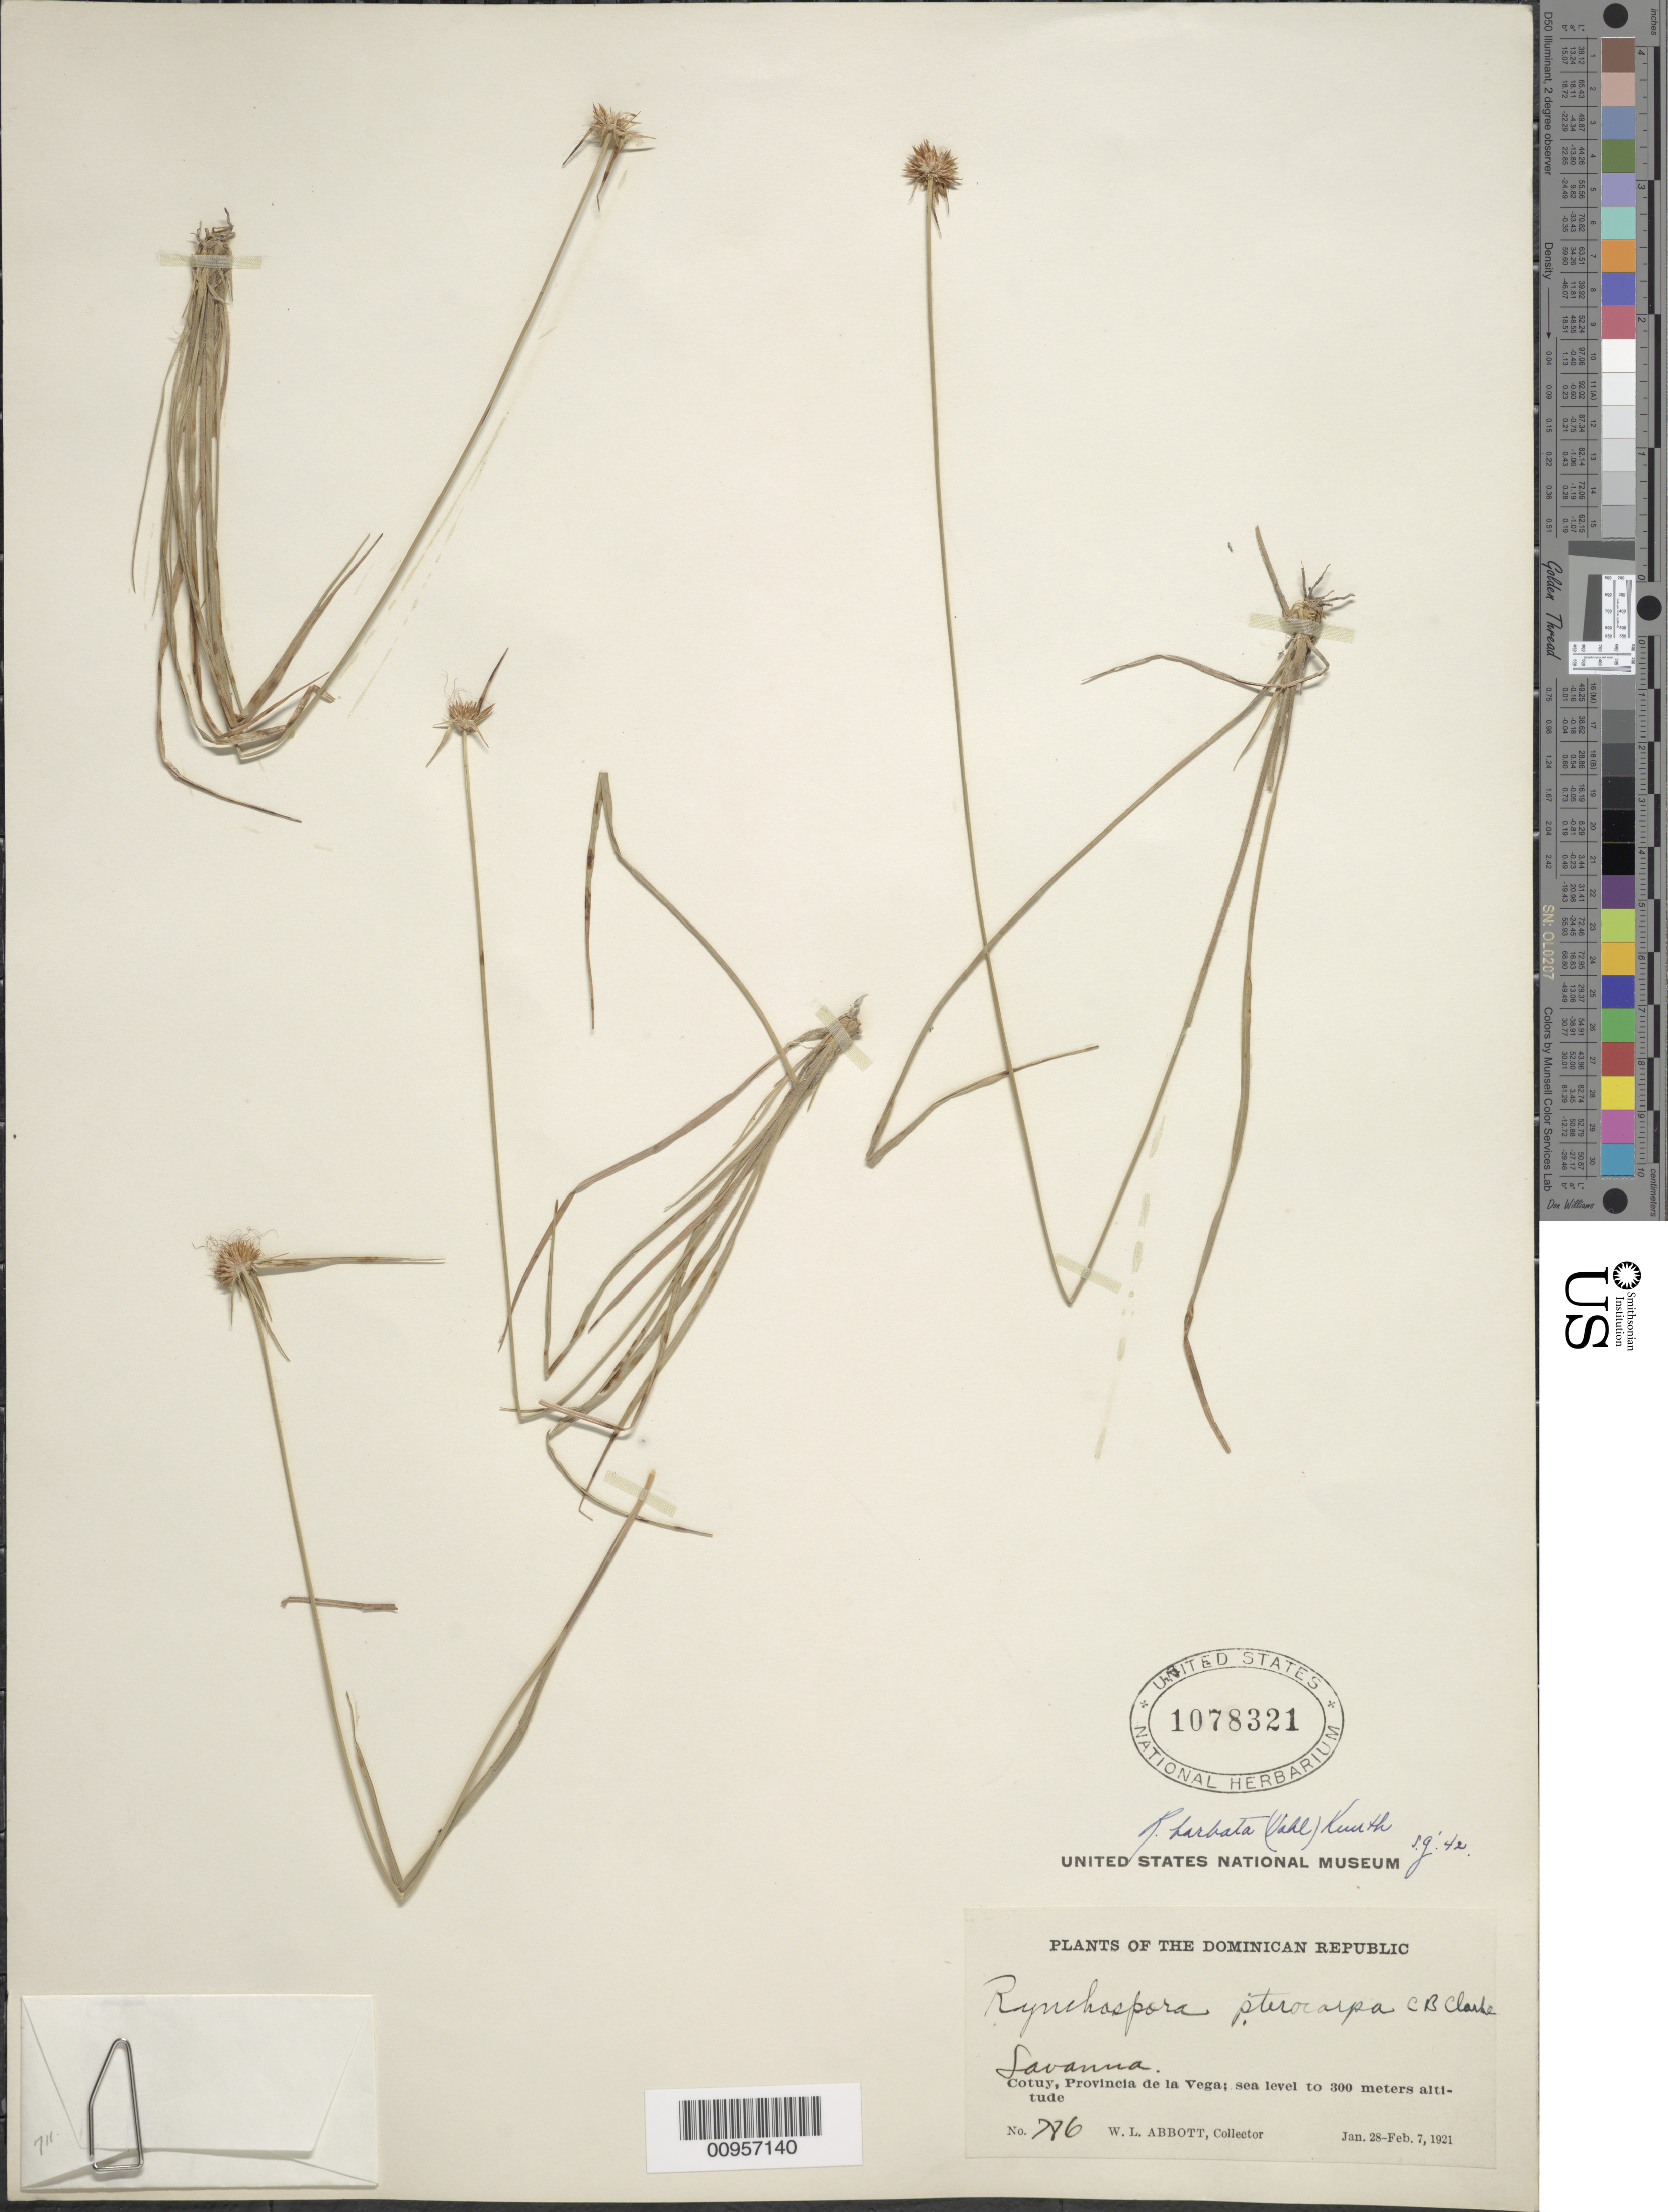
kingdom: Plantae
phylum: Tracheophyta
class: Liliopsida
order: Poales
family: Cyperaceae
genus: Rhynchospora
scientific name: Rhynchospora barbata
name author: (Vahl) Kunth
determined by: Alves, K.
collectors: W. L. Abbott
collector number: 786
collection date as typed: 28 Jan 1921 to 07 Feb 1921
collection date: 1921-01-28/1921-02-07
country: Dominican Republic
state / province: La Vega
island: Hispaniola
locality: Cotuy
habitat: Savanna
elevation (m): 0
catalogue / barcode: US 1078321